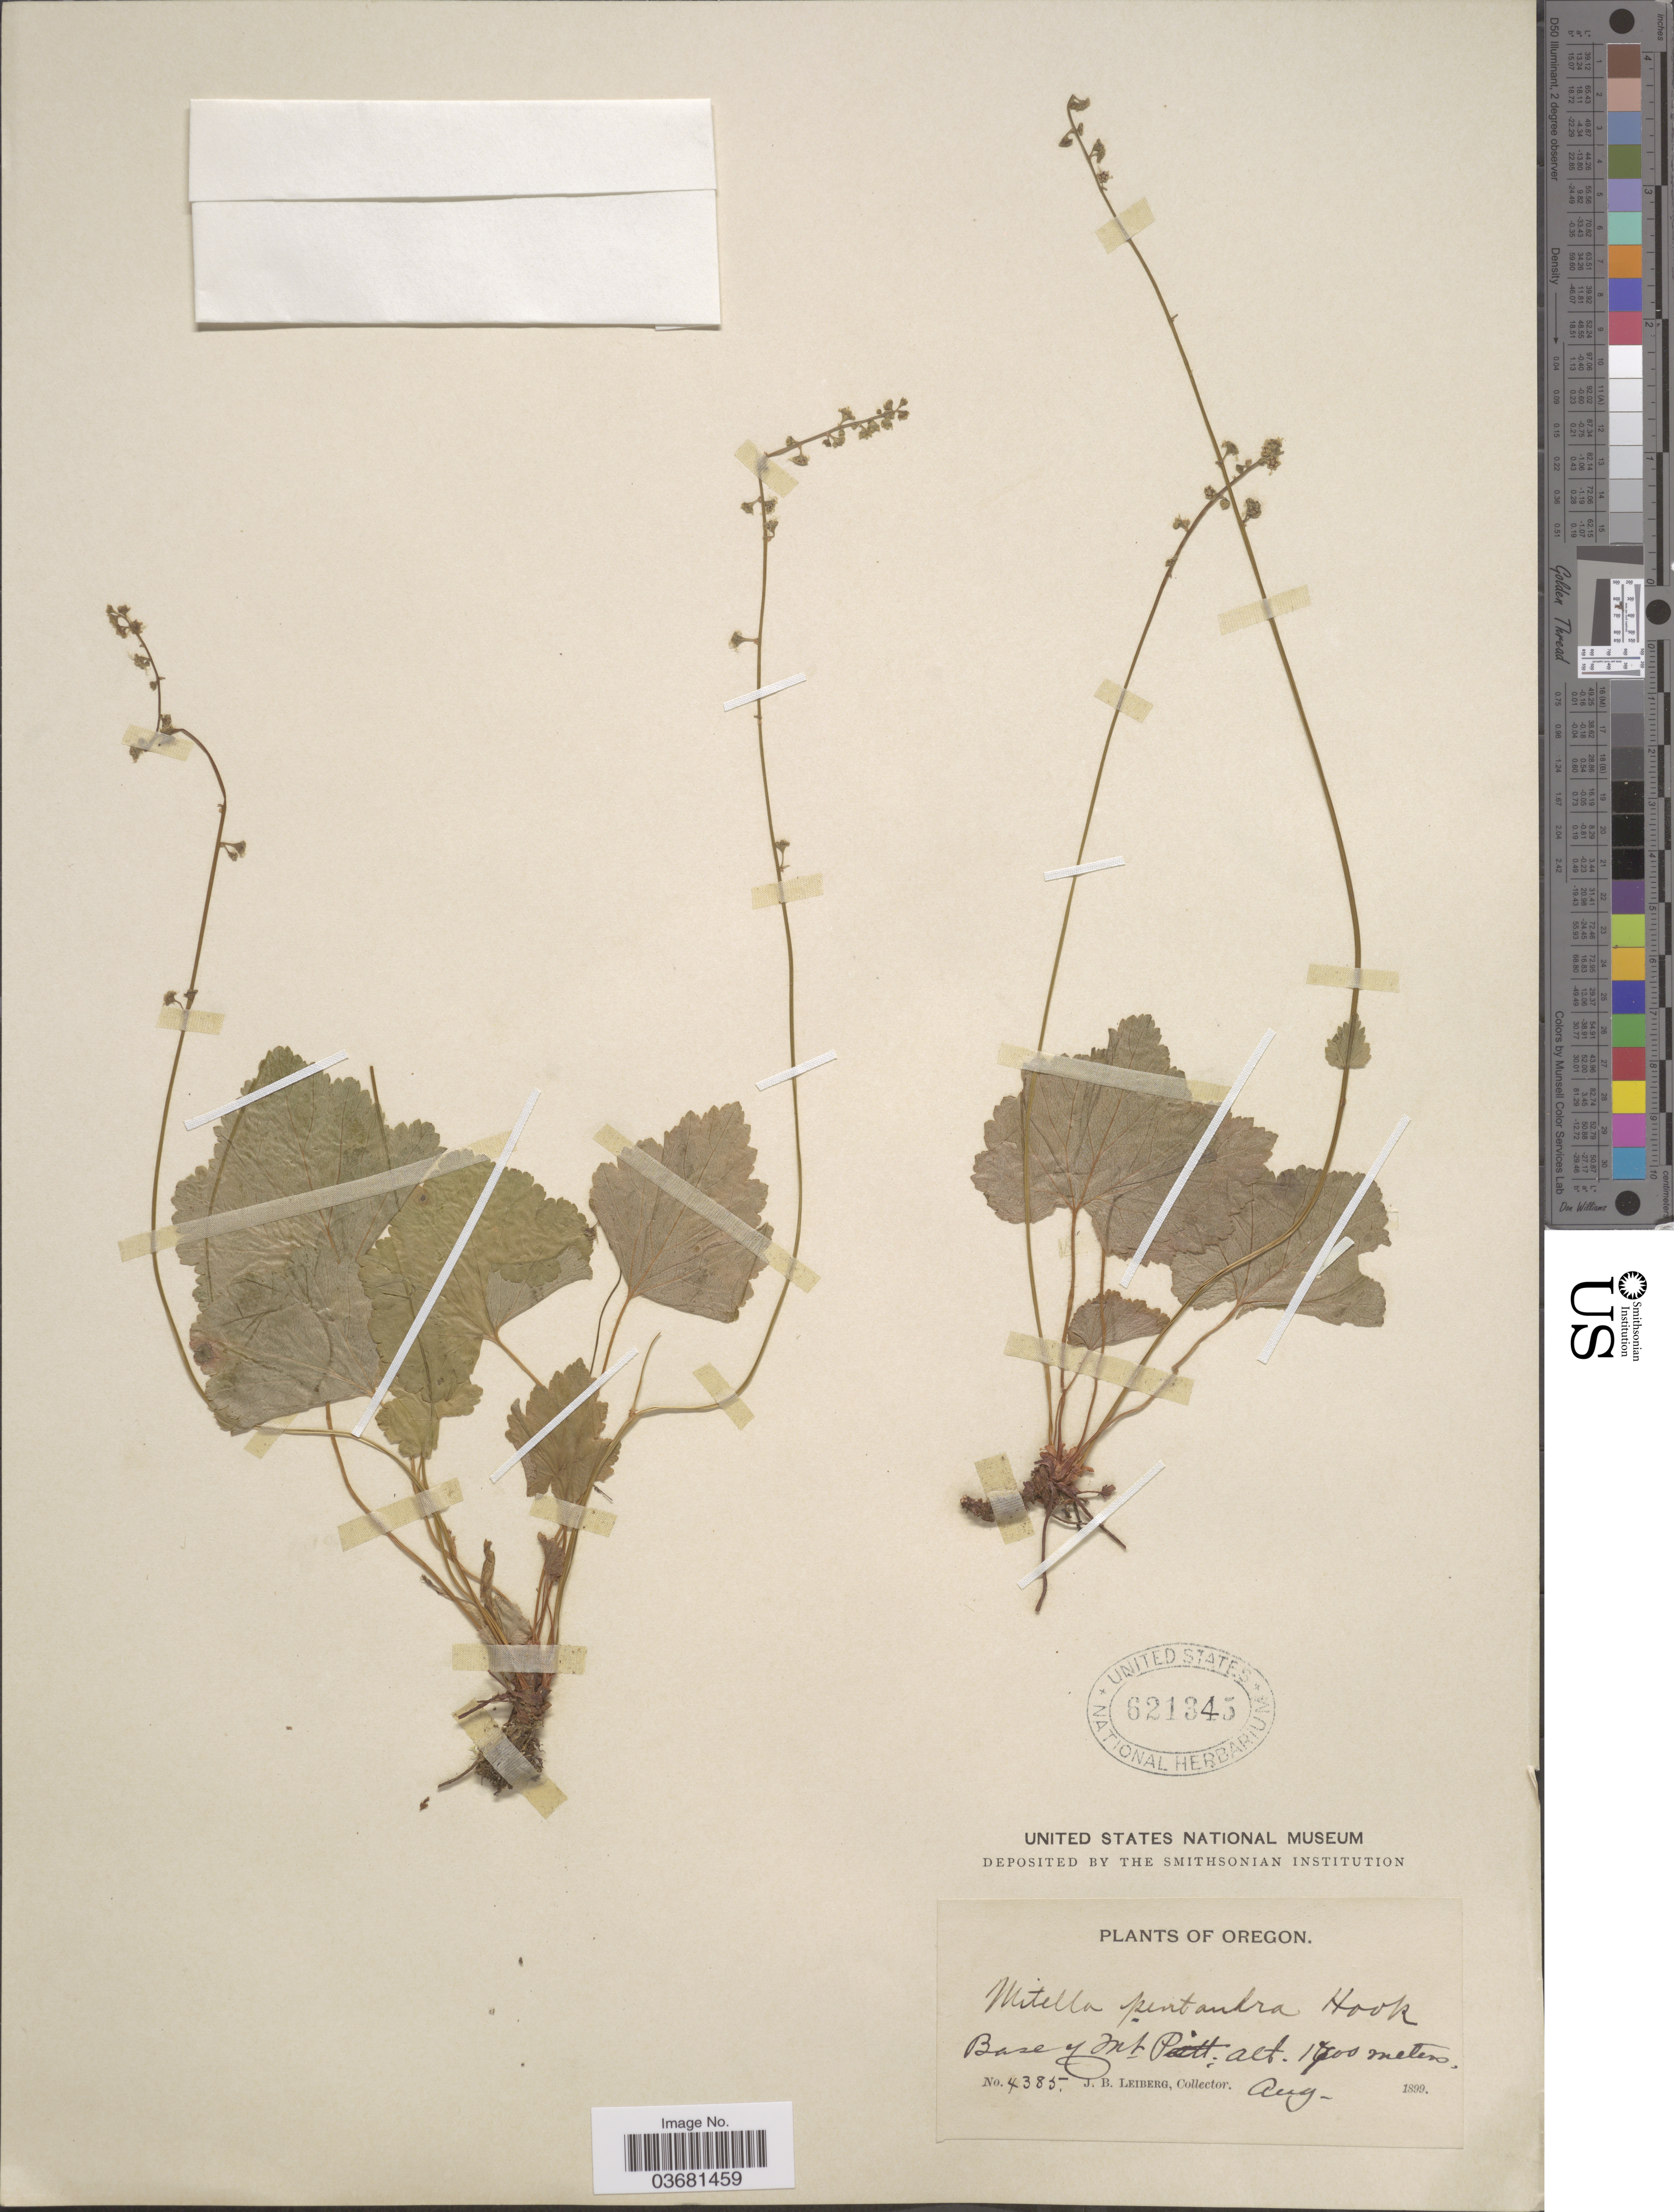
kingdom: Plantae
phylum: Tracheophyta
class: Magnoliopsida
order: Saxifragales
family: Saxifragaceae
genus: Mitella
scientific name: Mitella pentandra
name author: Hook.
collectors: J. B. Leiberg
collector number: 4385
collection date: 1899-08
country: United States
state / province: Oregon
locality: Base of Mt Pitt.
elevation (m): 1700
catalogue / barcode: US 621345